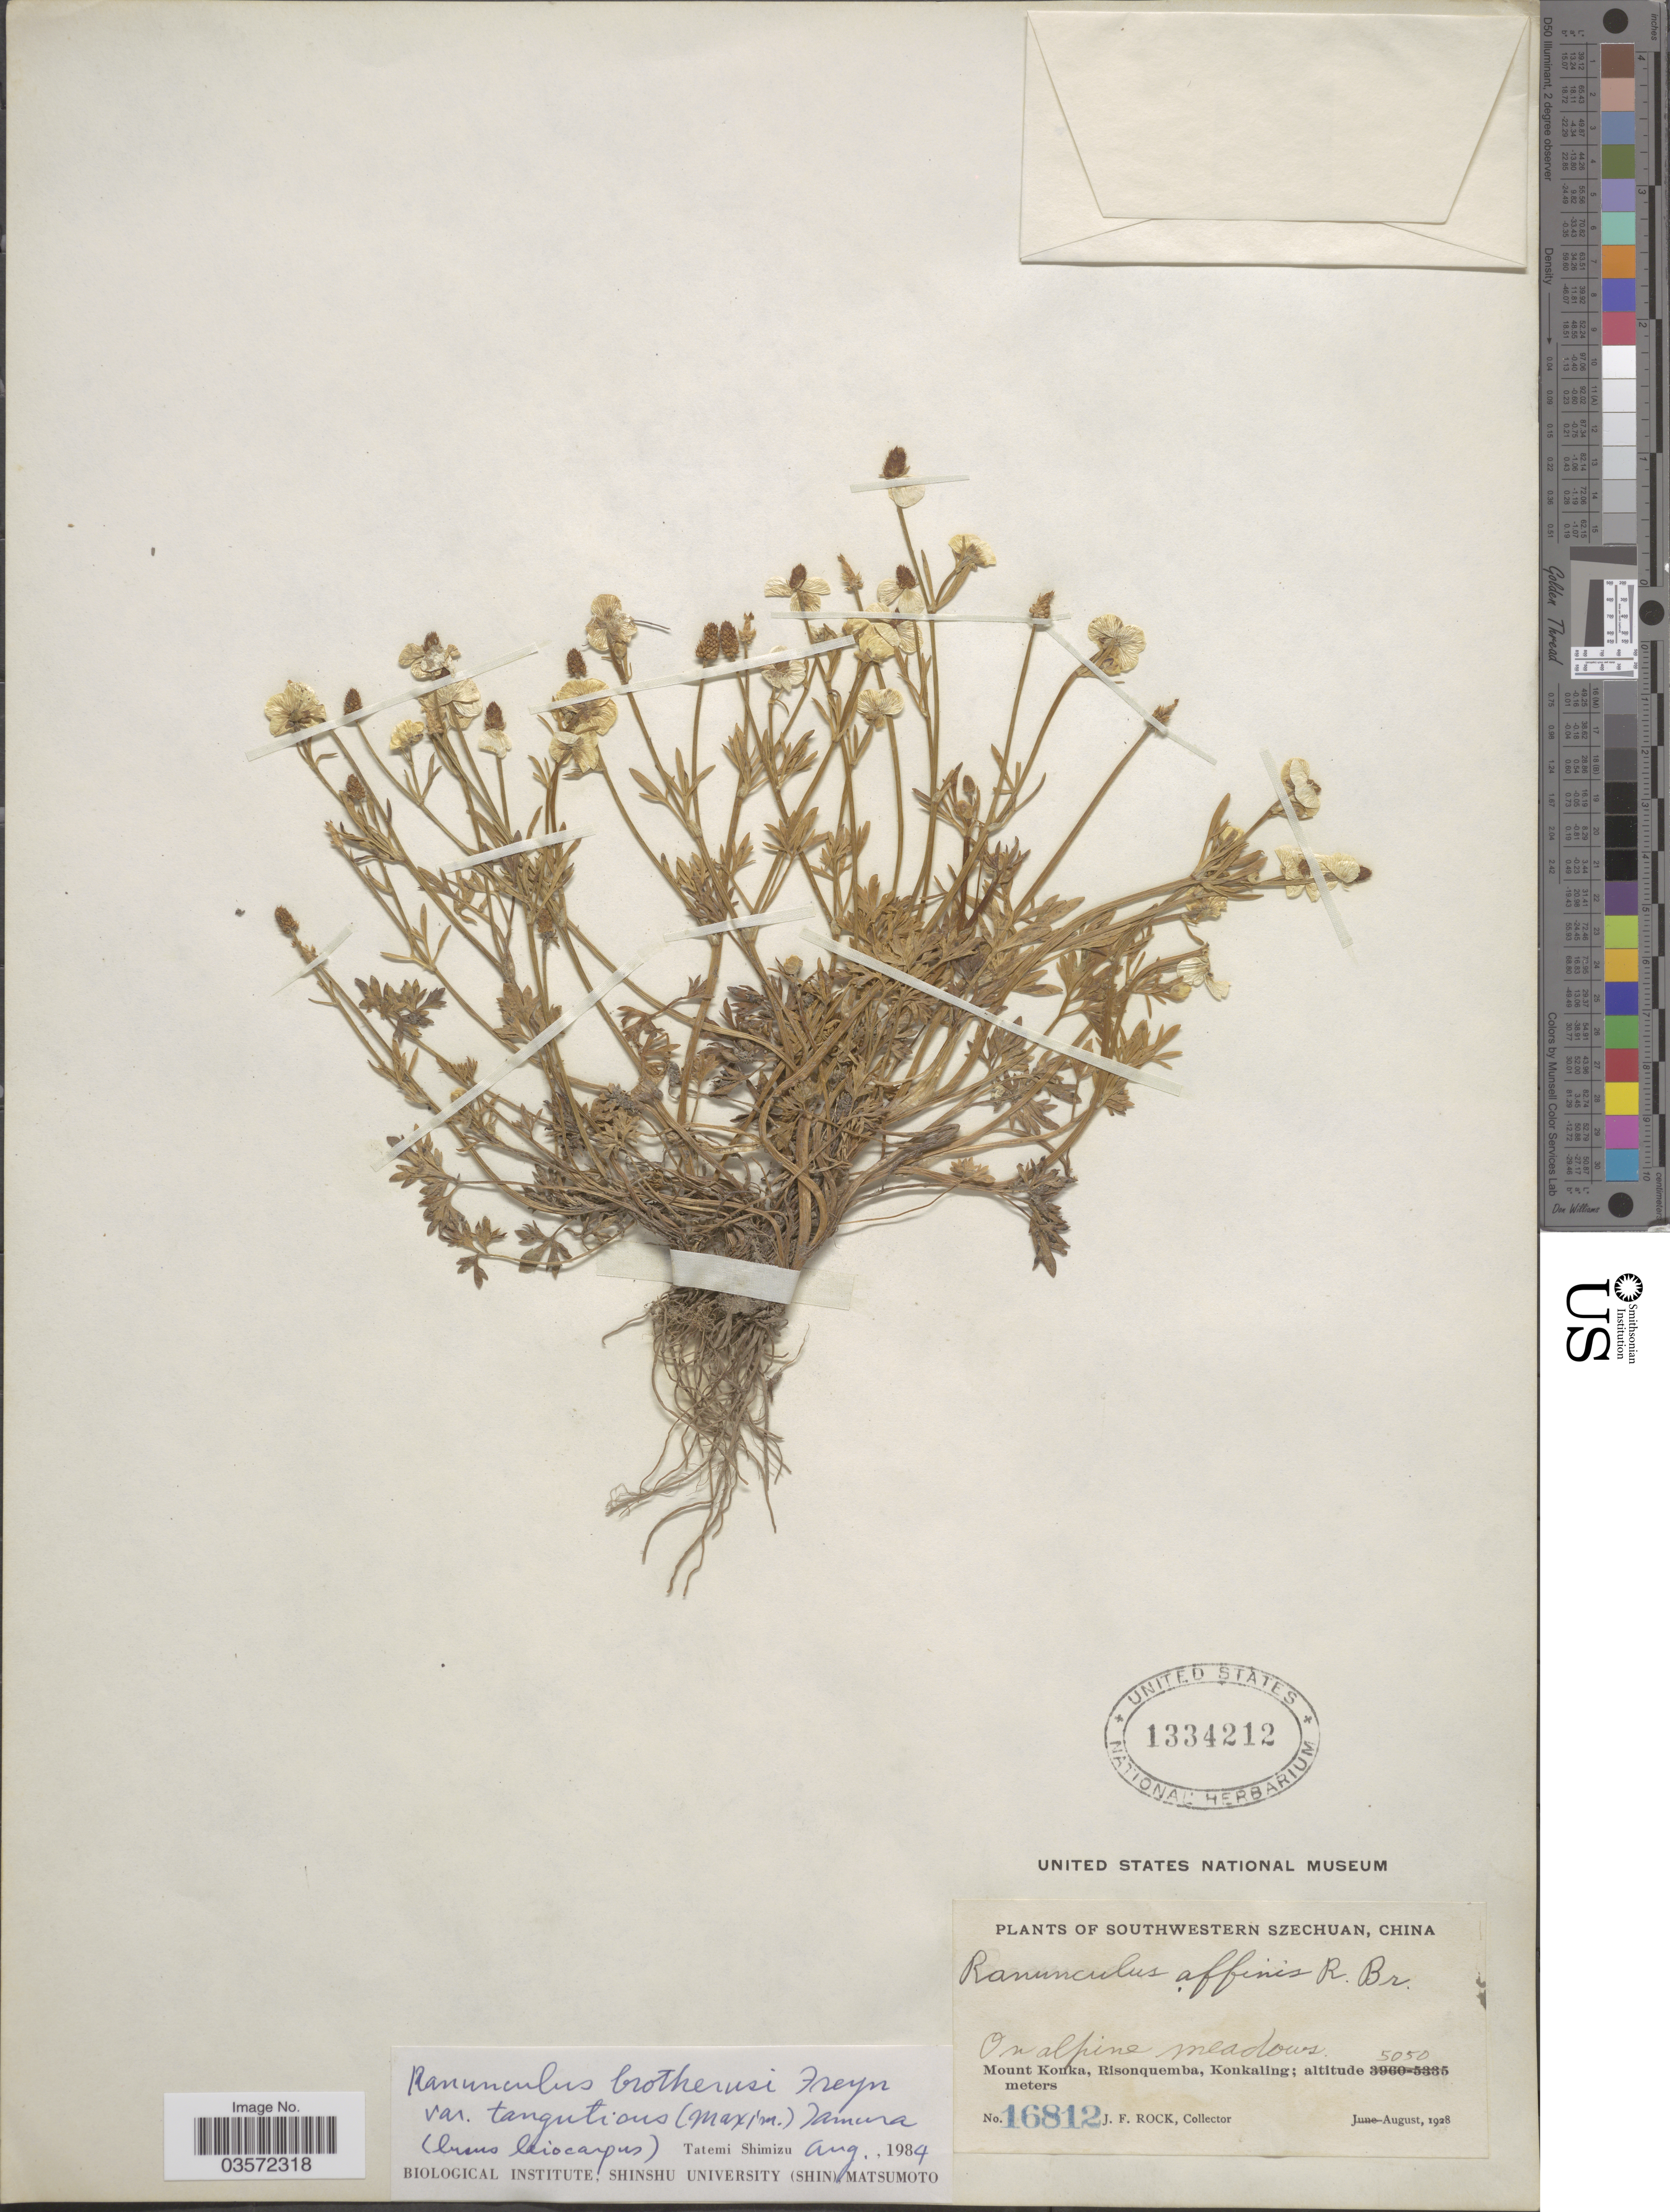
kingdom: Plantae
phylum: Tracheophyta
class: Magnoliopsida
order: Ranunculales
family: Ranunculaceae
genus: Ranunculus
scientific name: Ranunculus brotherusii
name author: Freyn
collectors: J. Rock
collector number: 16812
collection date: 1928-08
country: China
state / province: Sichuan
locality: Southwestern Szechuan. Mount Konka, Risonquemba, Konkaling.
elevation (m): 5050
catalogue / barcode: US 1334212